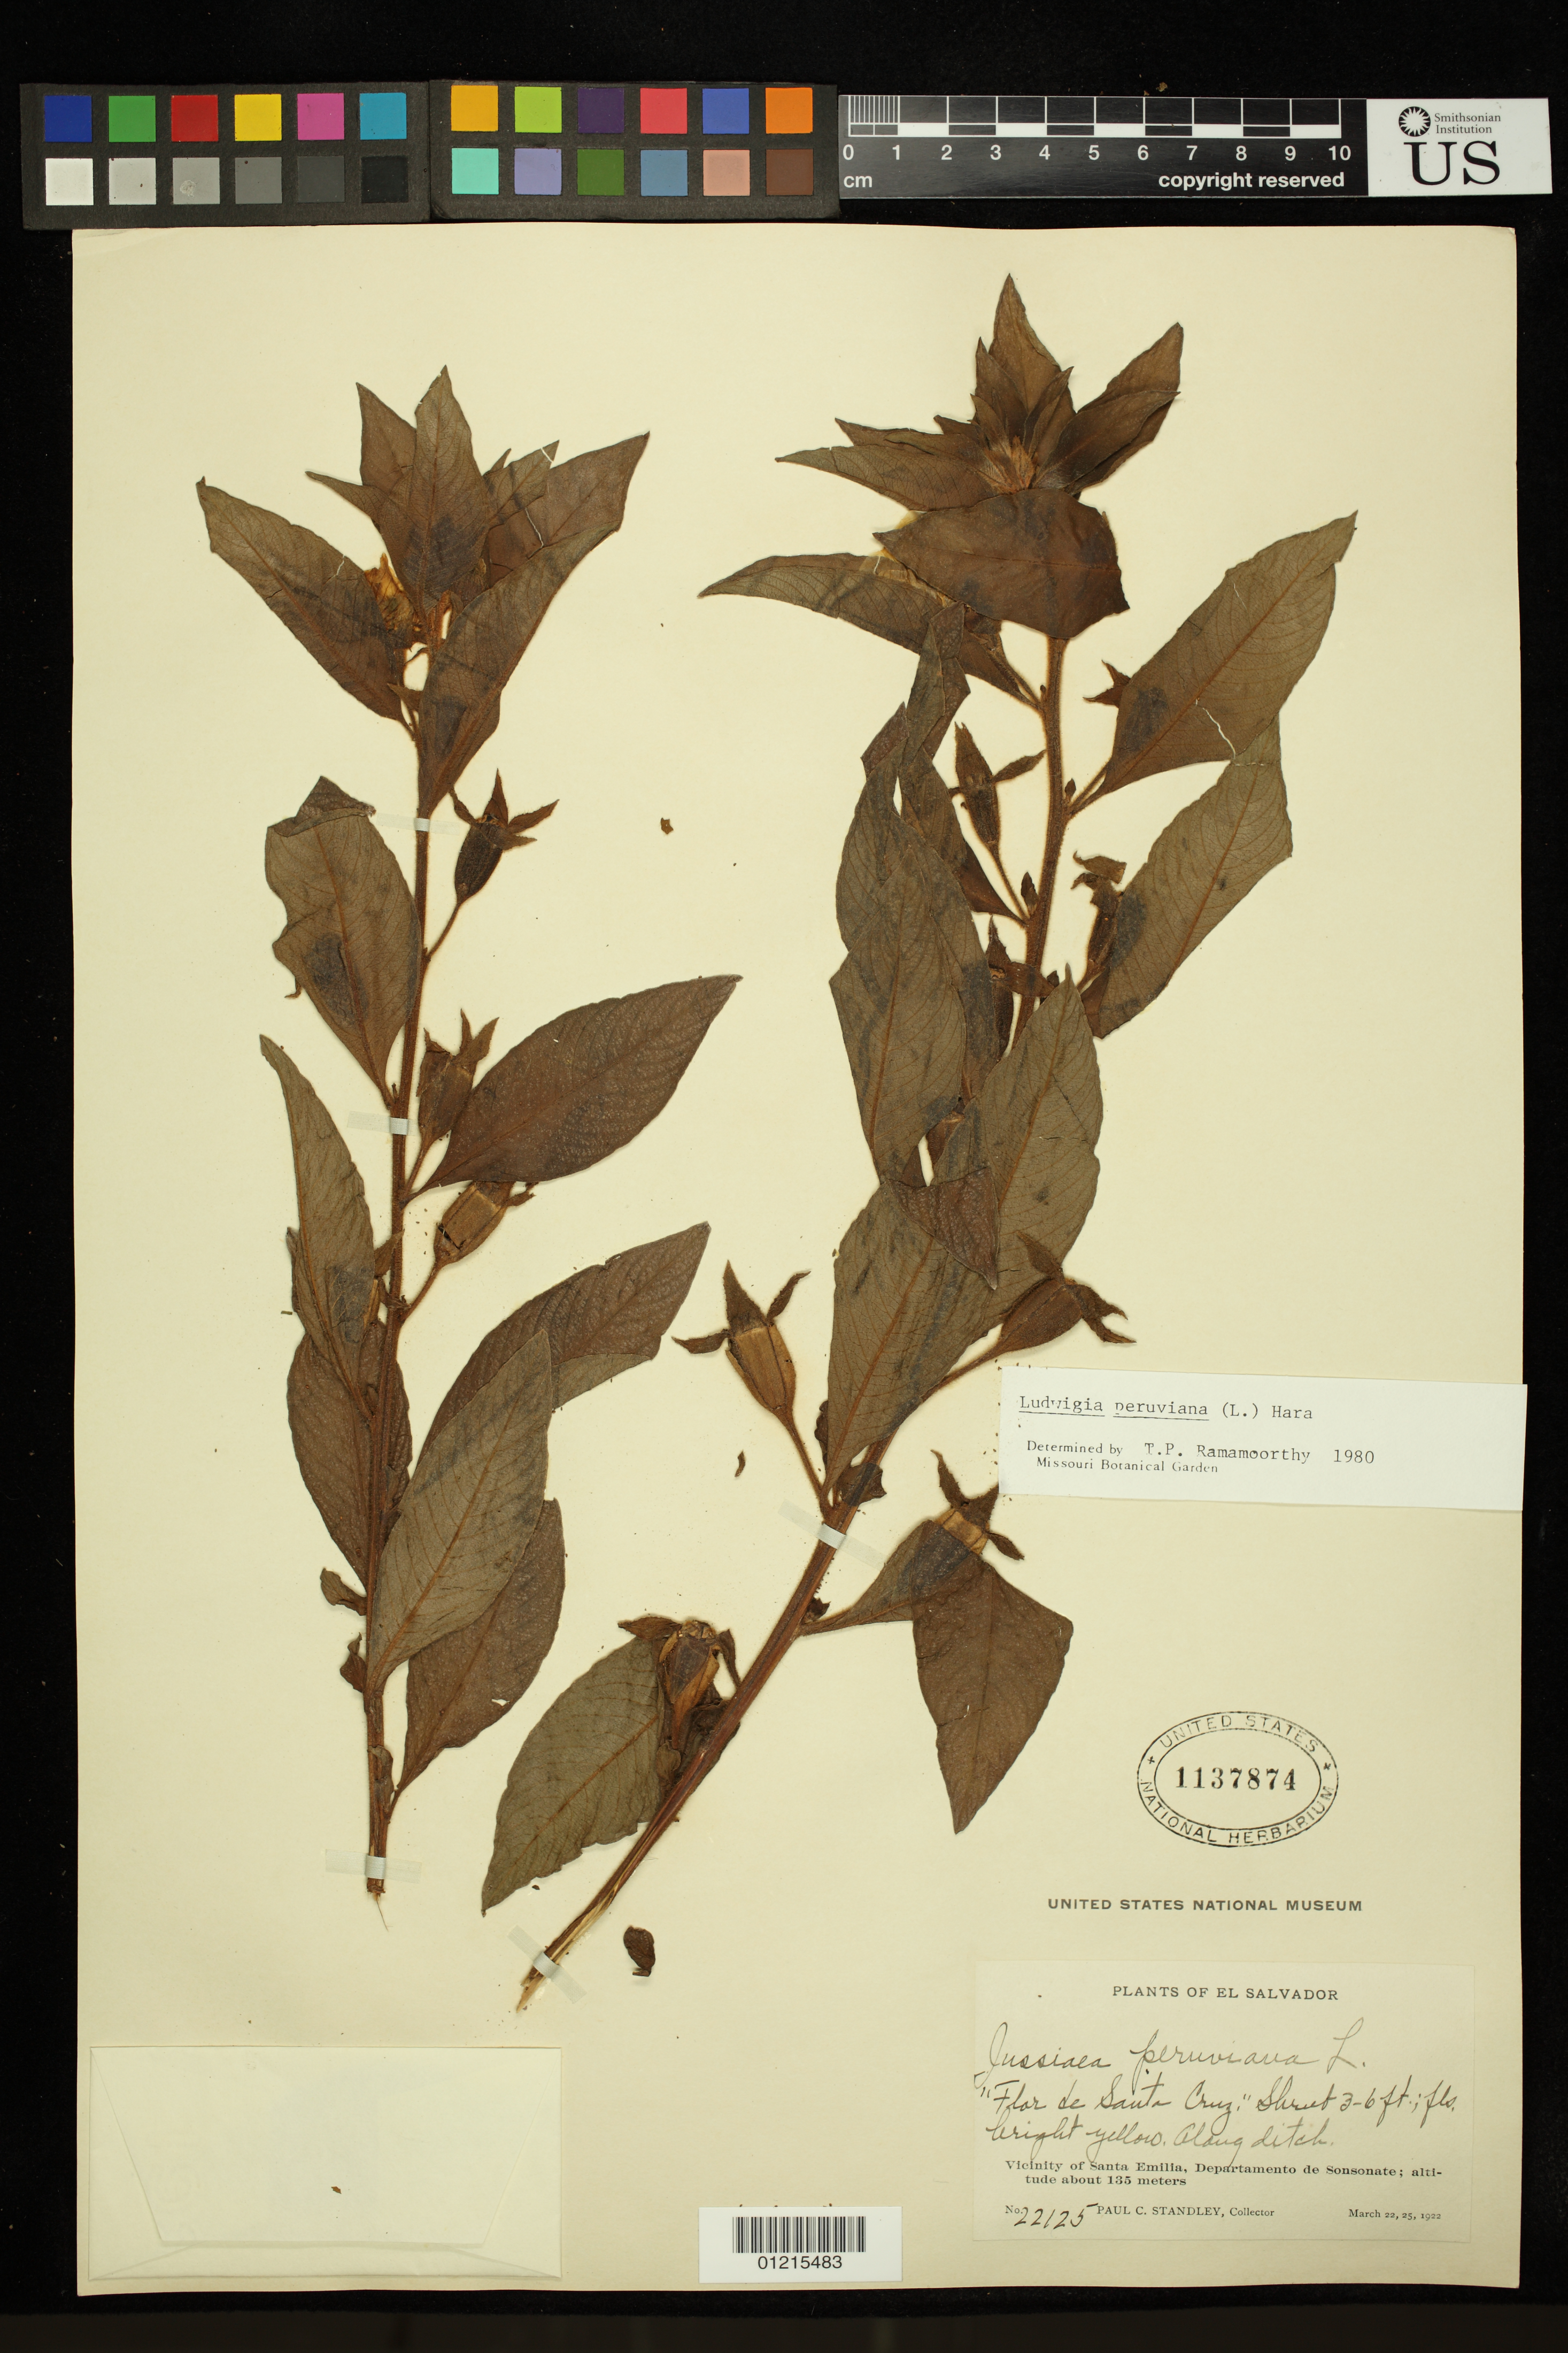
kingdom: Plantae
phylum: Tracheophyta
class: Magnoliopsida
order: Myrtales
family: Onagraceae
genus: Ludwigia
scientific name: Ludwigia peruviana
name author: (L.) H. Hara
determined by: Ramamoorthy, T. P.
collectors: P. C. Standley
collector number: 22125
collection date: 1922-03-22,1922-03-25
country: El Salvador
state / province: Sonsonate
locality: Vicitity of Santa Emilia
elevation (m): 135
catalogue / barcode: US 1137874